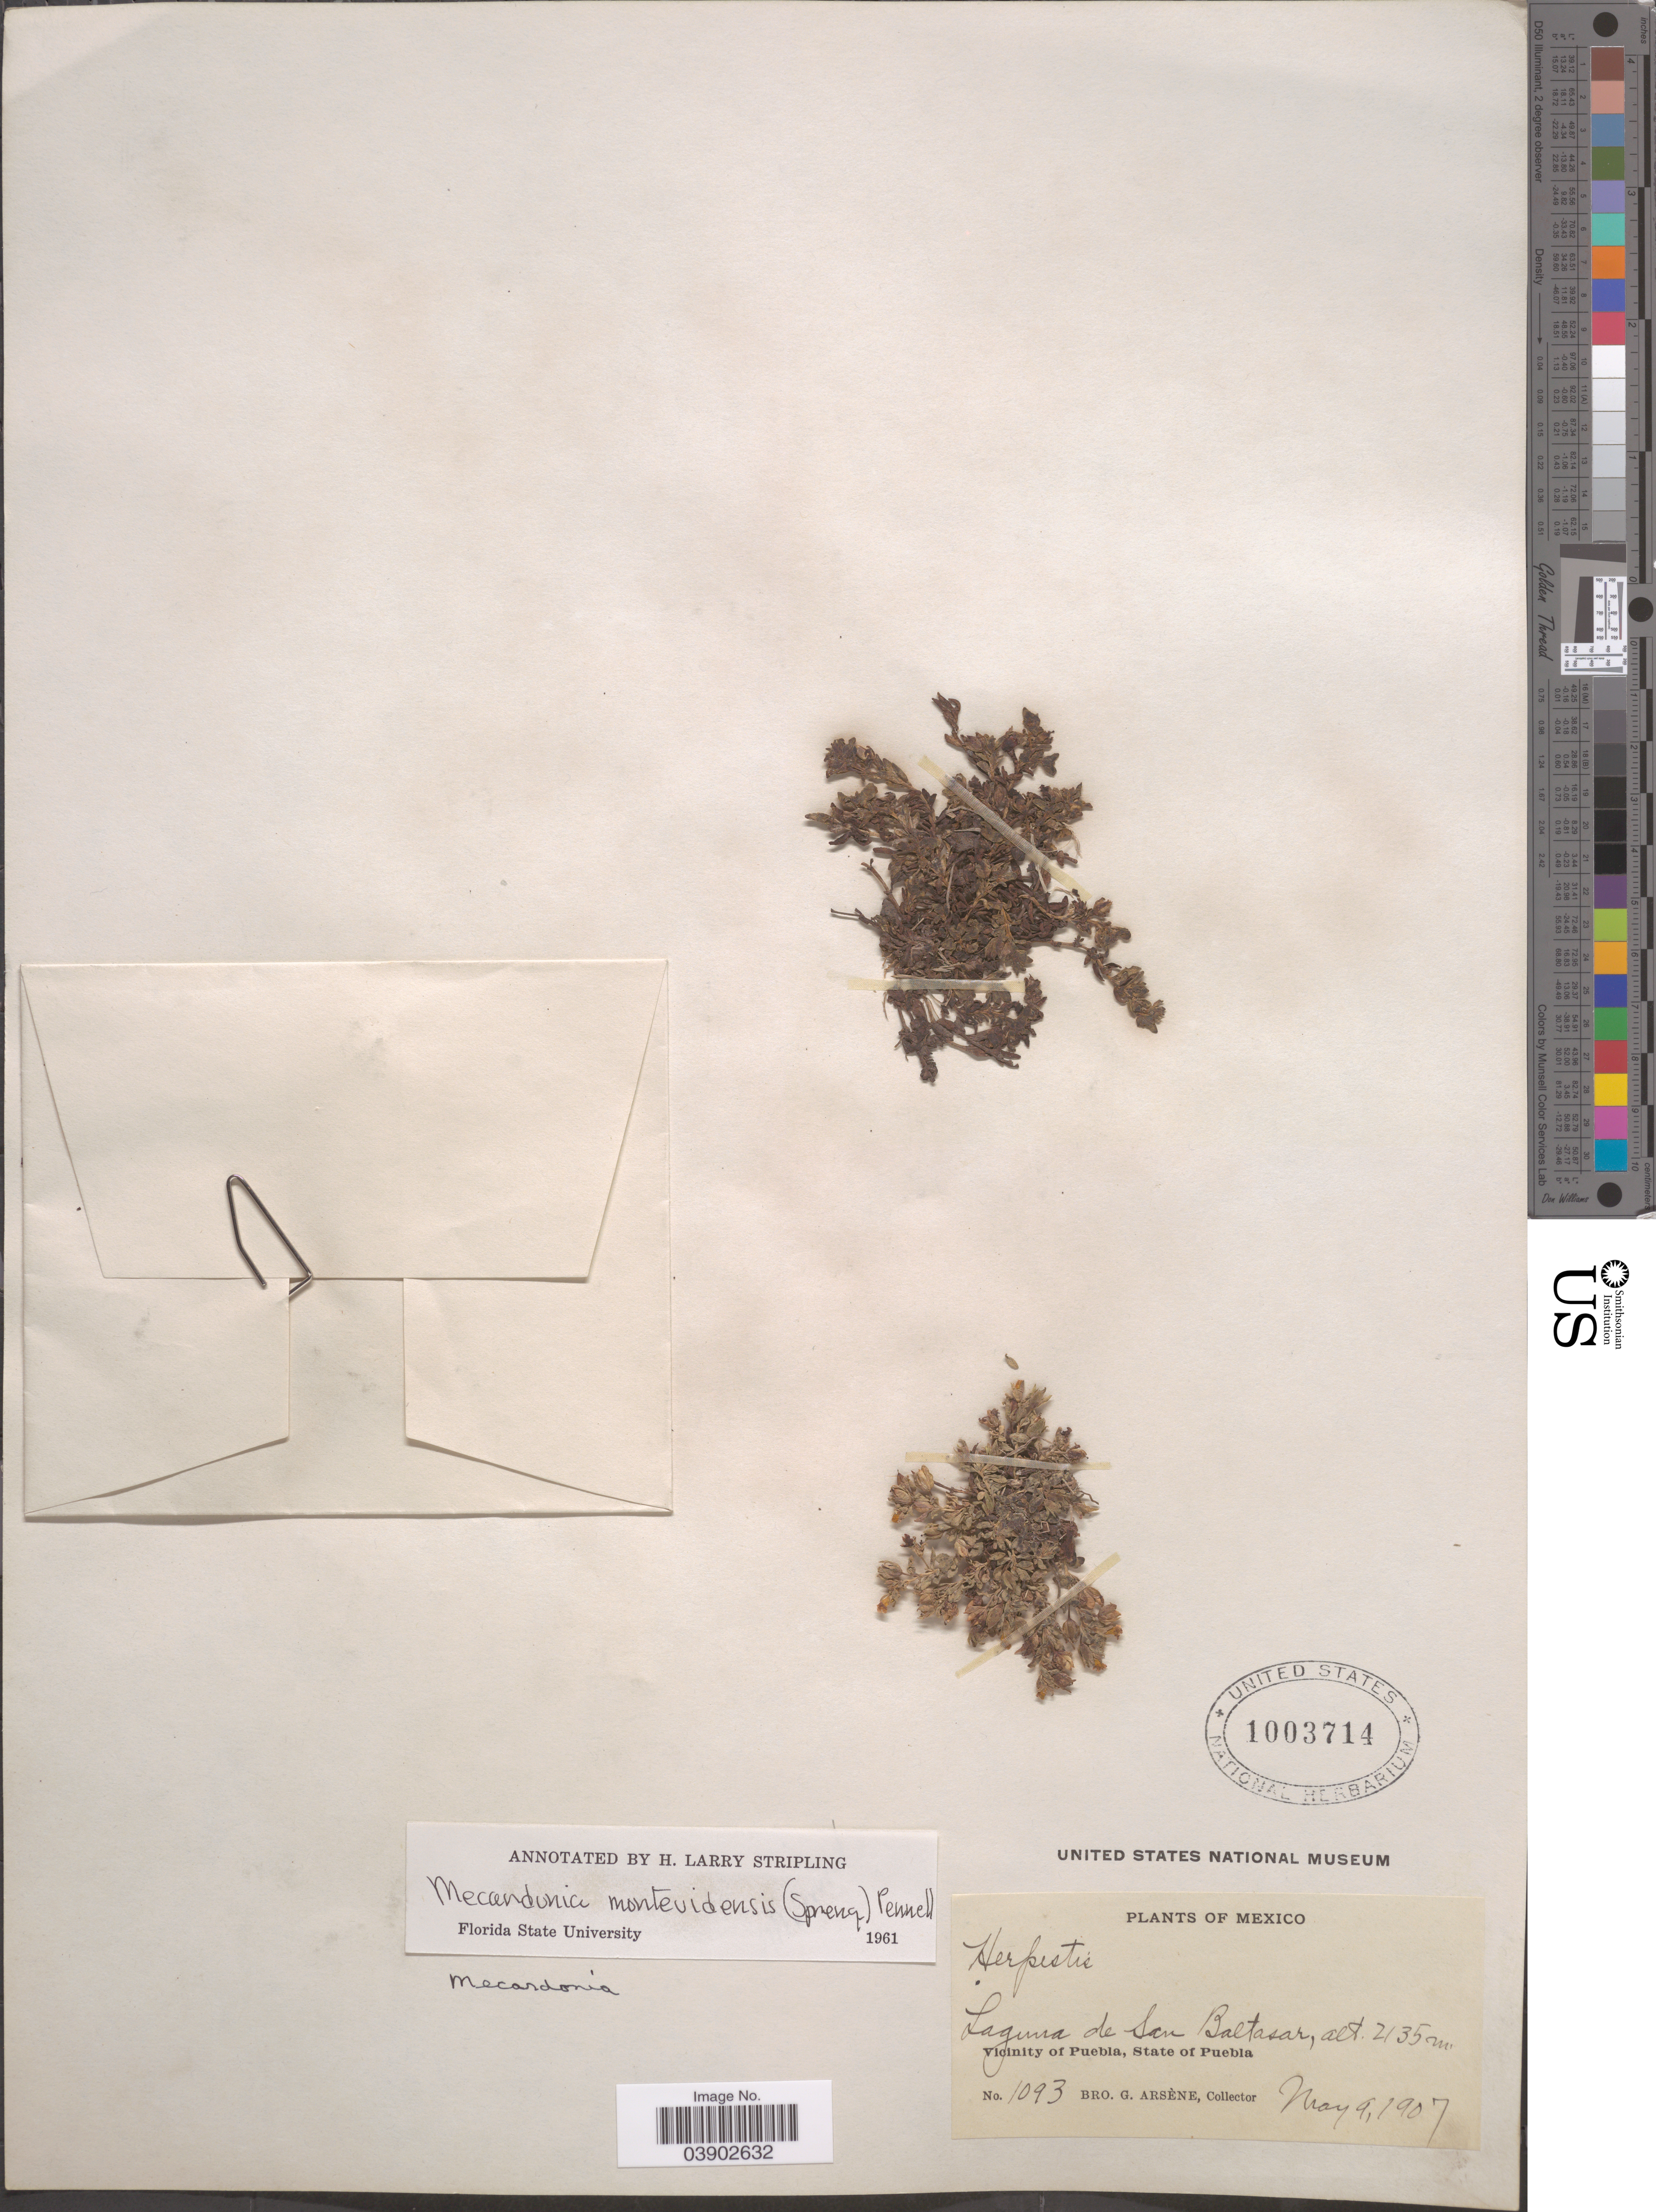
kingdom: Plantae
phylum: Tracheophyta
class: Magnoliopsida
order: Lamiales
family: Plantaginaceae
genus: Mecardonia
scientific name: Mecardonia procumbens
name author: (Mill.) Small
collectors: Bro. G. Arsène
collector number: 1093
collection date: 1907-05-09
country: Mexico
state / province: Puebla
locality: Laguna de San Baltasar. Vicinity of Puebla.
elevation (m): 2135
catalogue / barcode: US 1003714